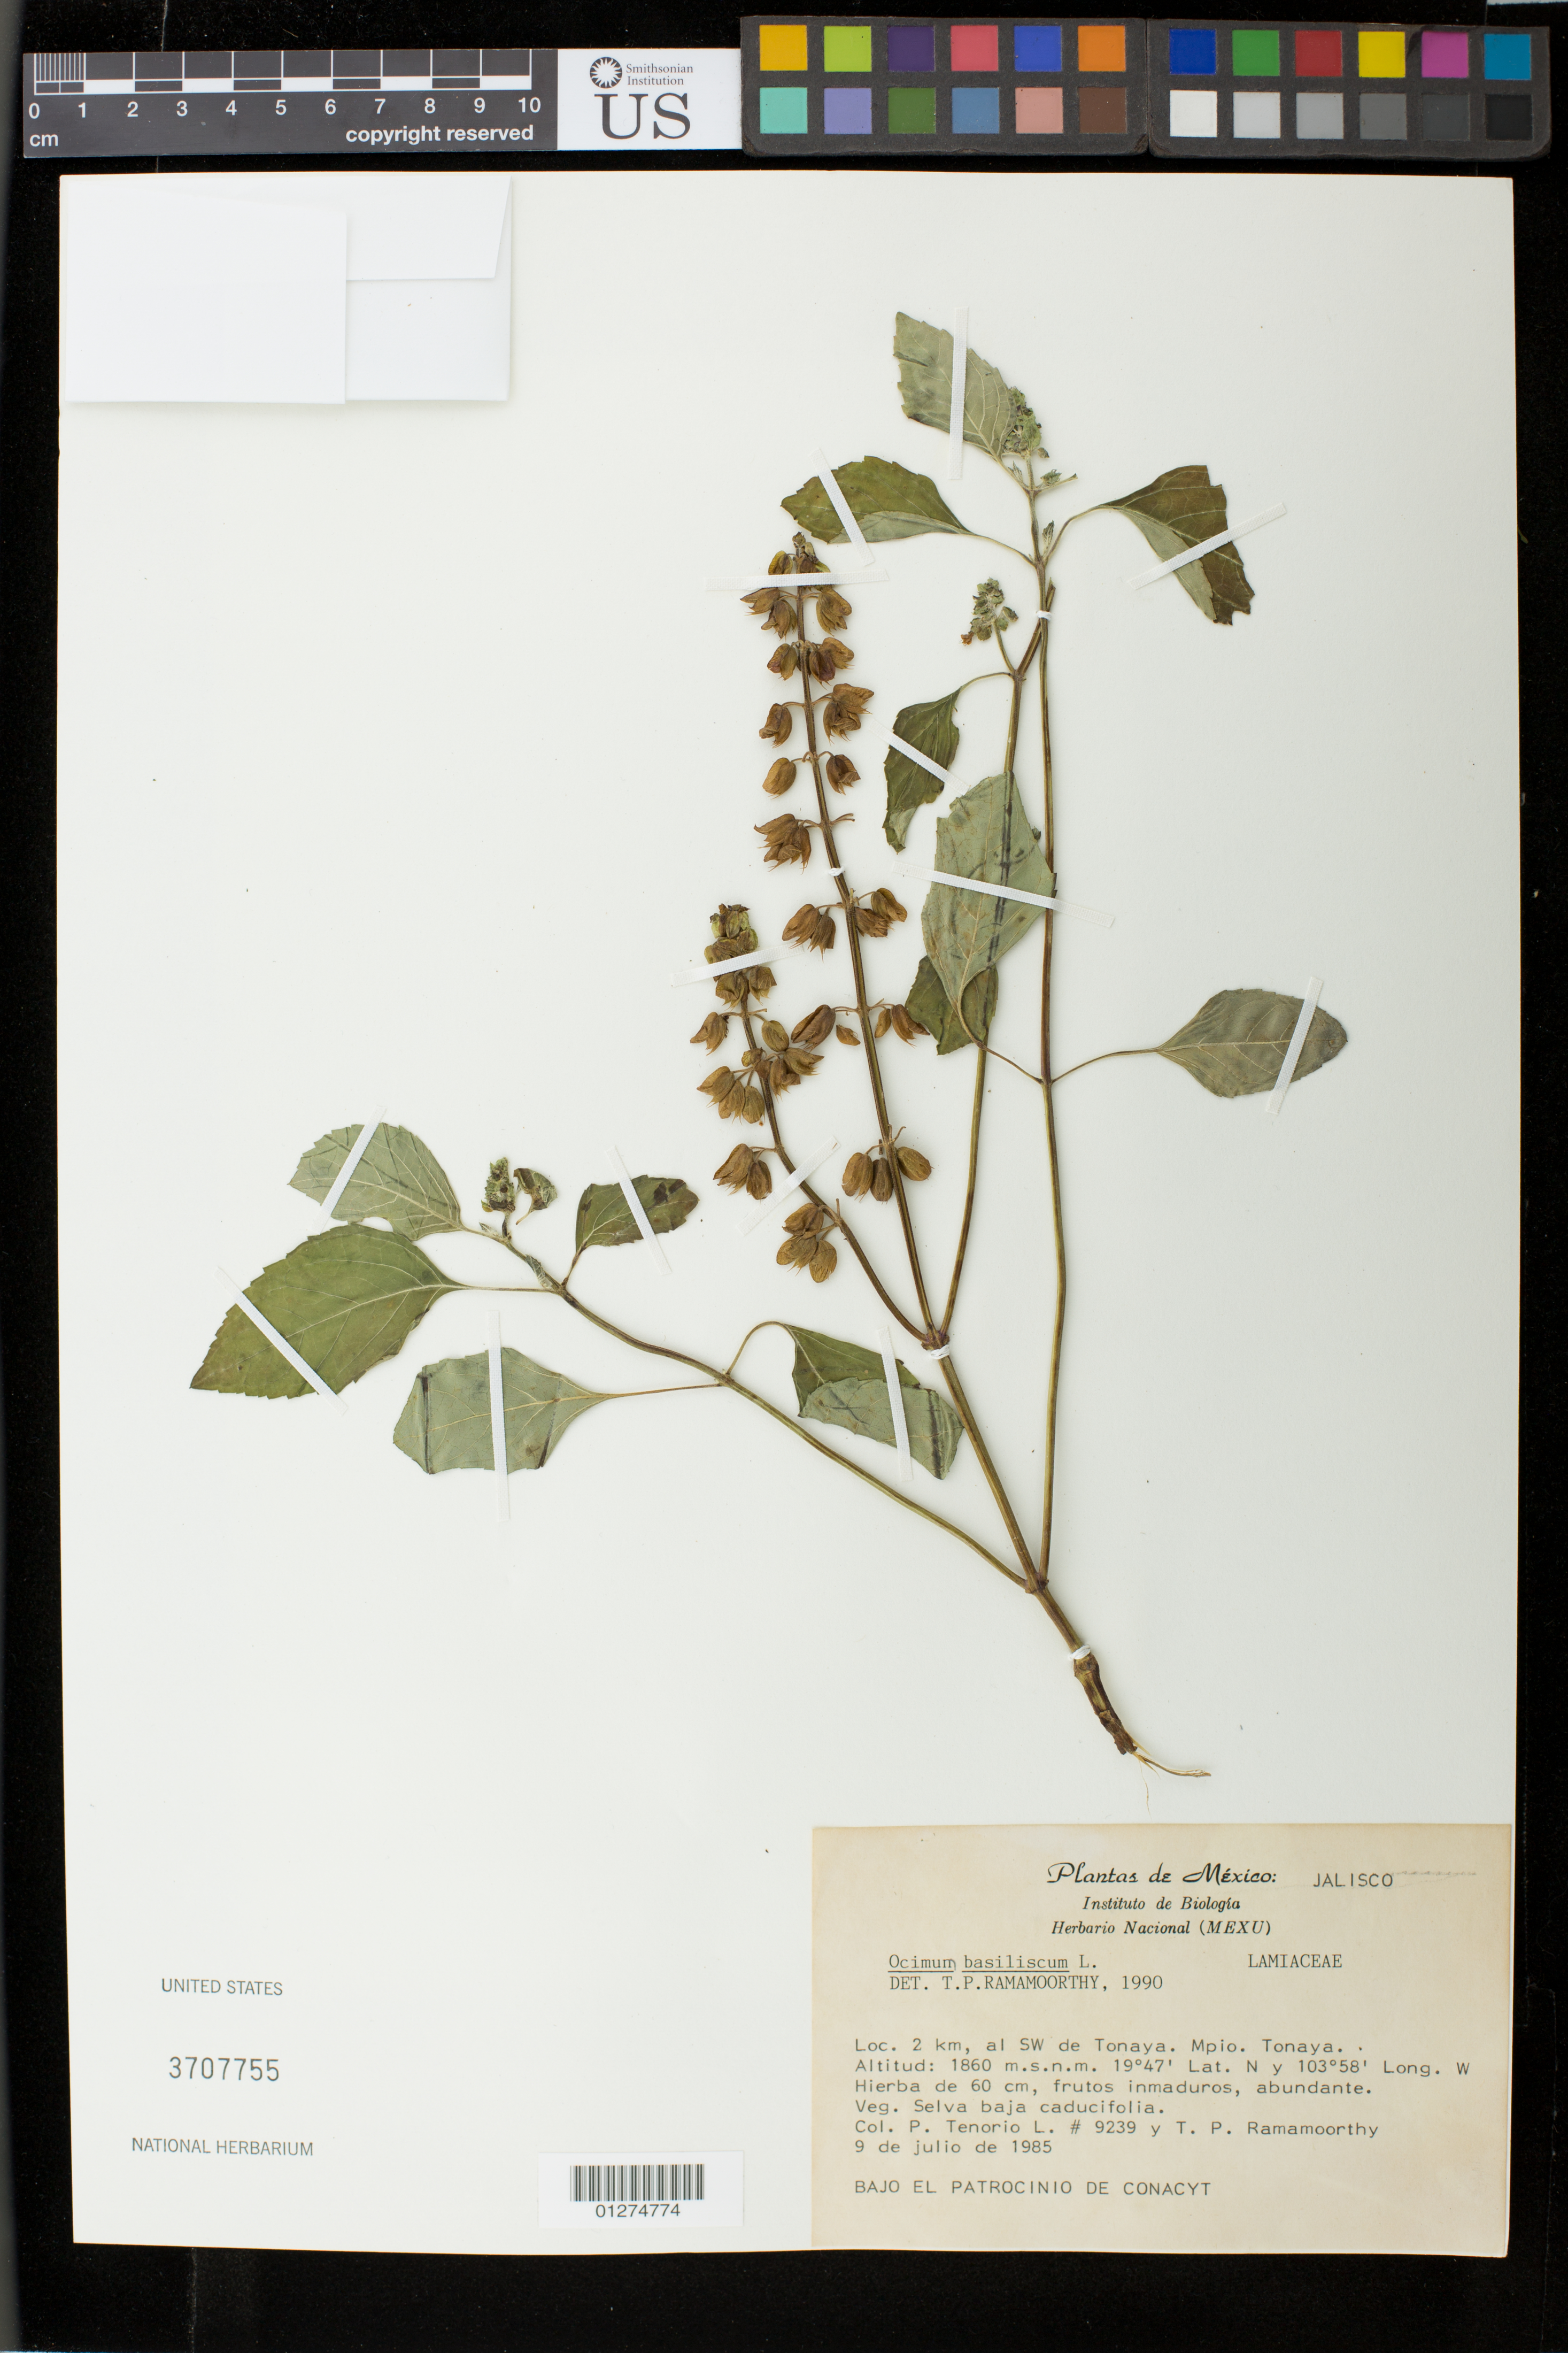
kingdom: Plantae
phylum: Tracheophyta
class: Magnoliopsida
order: Lamiales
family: Lamiaceae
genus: Ocimum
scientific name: Ocimum basilicum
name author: L.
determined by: Ramamoorthy, T. P.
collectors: P. Tenorio L. & T. P. Ramamoorthy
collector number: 9239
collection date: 1985-07-09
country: Mexico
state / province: Jalisco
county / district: Tonaya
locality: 2 km, al SW de Tonaya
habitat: selva baja caducifolia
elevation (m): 1860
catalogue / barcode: US 3707755